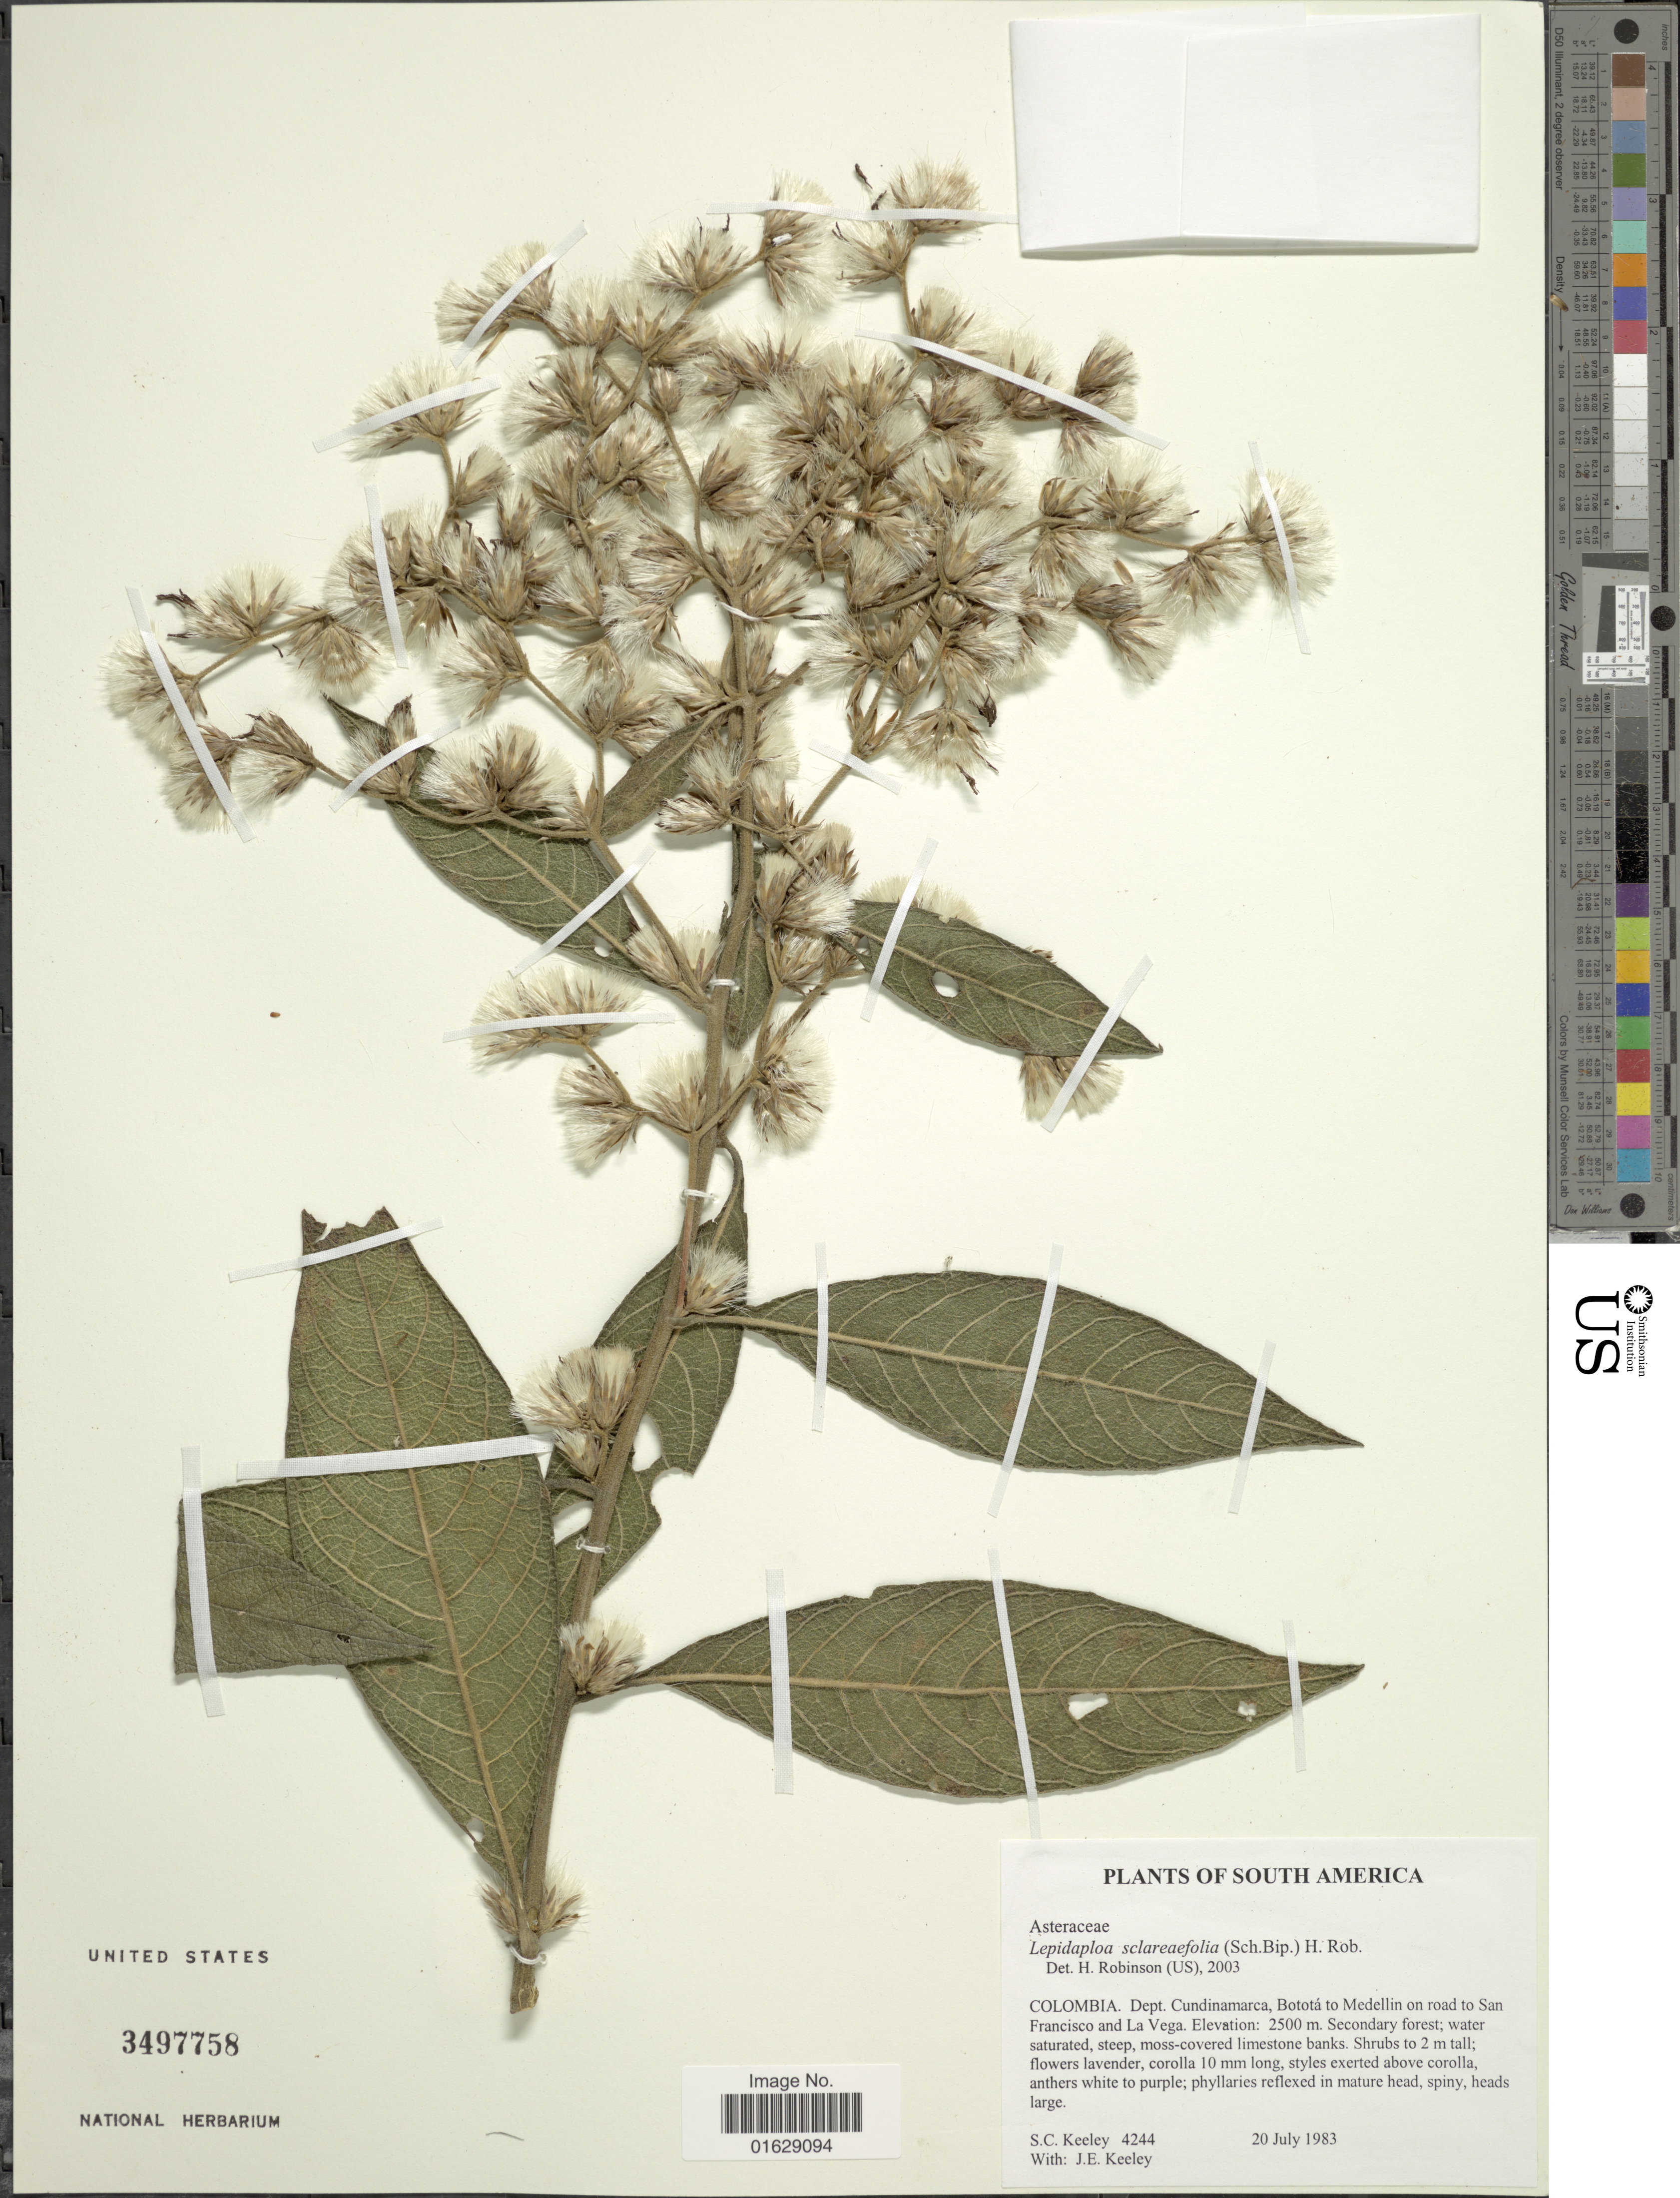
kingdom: Plantae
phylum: Tracheophyta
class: Magnoliopsida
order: Asterales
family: Asteraceae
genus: Lepidaploa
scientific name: Lepidaploa sclareaefolia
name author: (Sch. Bip.) H. Rob.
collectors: S. C. Keeley & J. E. Keeley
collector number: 4244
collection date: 1983-07-20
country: Colombia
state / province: Cundinamarca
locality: Botota to Medellin on road to San Francisco and La Vega.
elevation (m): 2500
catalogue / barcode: US 3497758